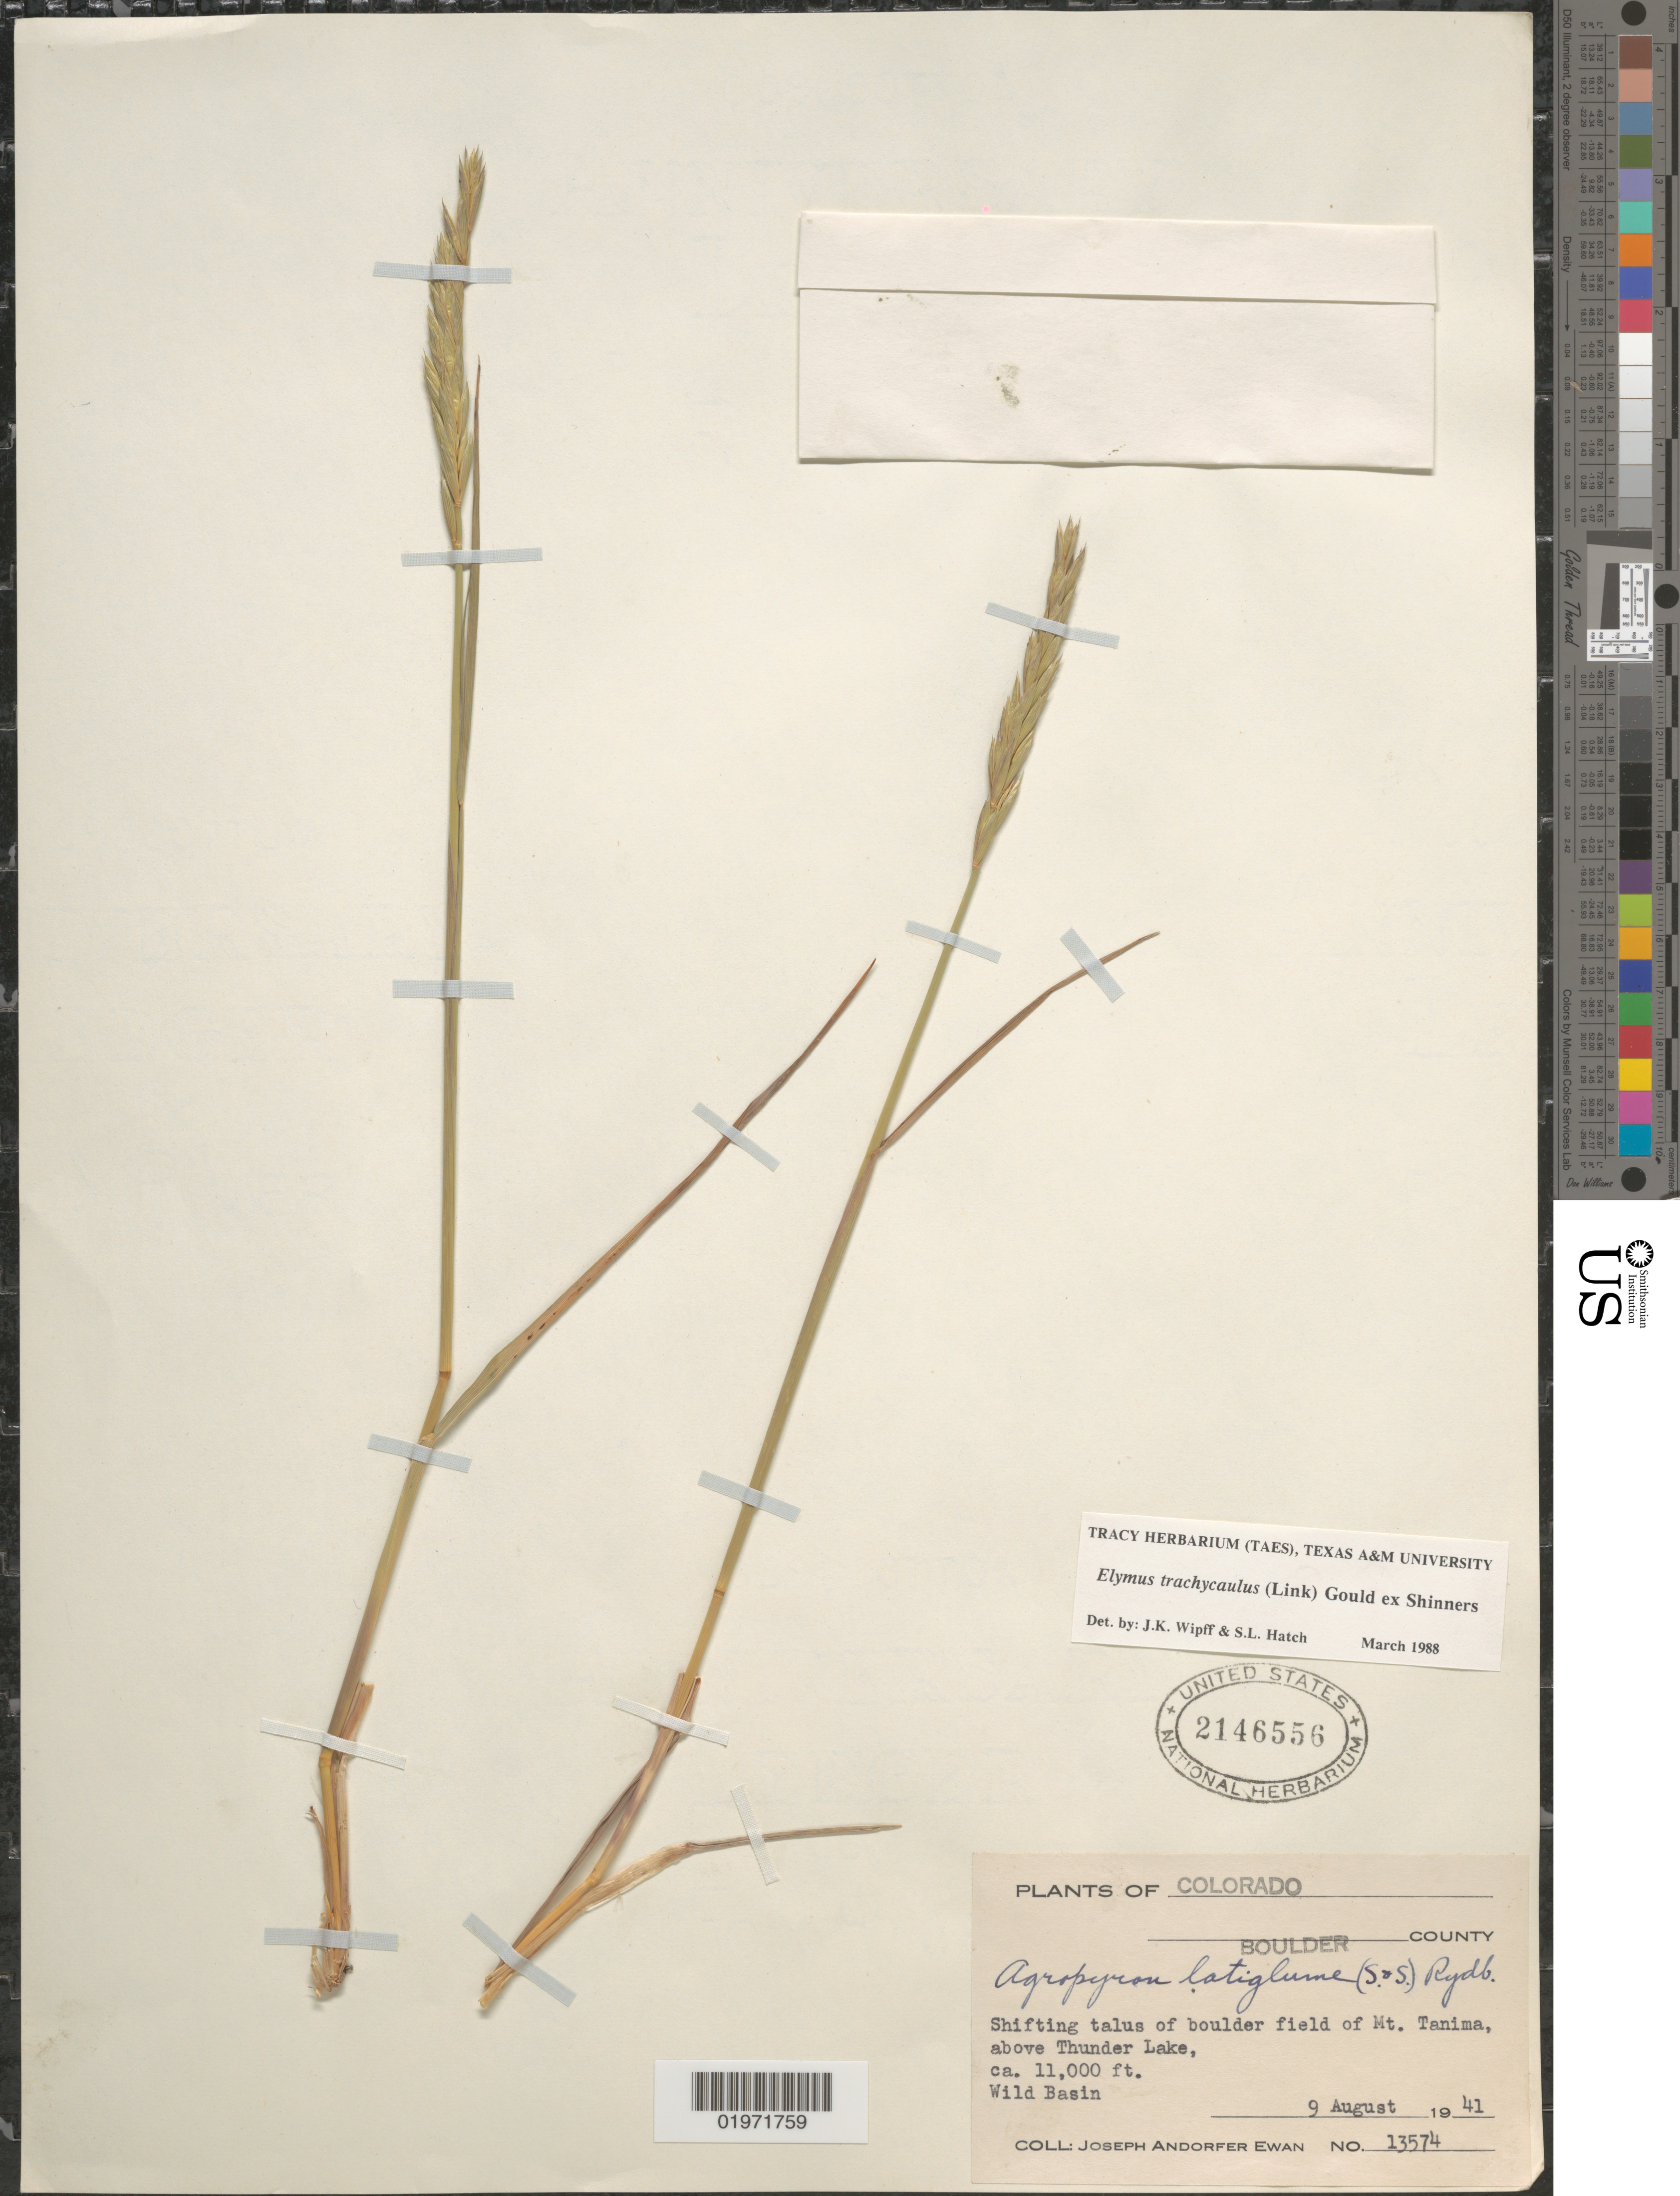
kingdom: Plantae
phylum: Tracheophyta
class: Liliopsida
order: Poales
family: Poaceae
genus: Elymus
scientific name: Elymus trachycaulus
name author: (Link) Gould ex Shinners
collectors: J. A. Ewan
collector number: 13574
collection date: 1941-08-09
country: United States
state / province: Colorado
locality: Boulder County. Shifting talus of boulder field of Mt. Tanima, above Thunder Lake. Wild Basin.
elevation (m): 3353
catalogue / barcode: US 2146556